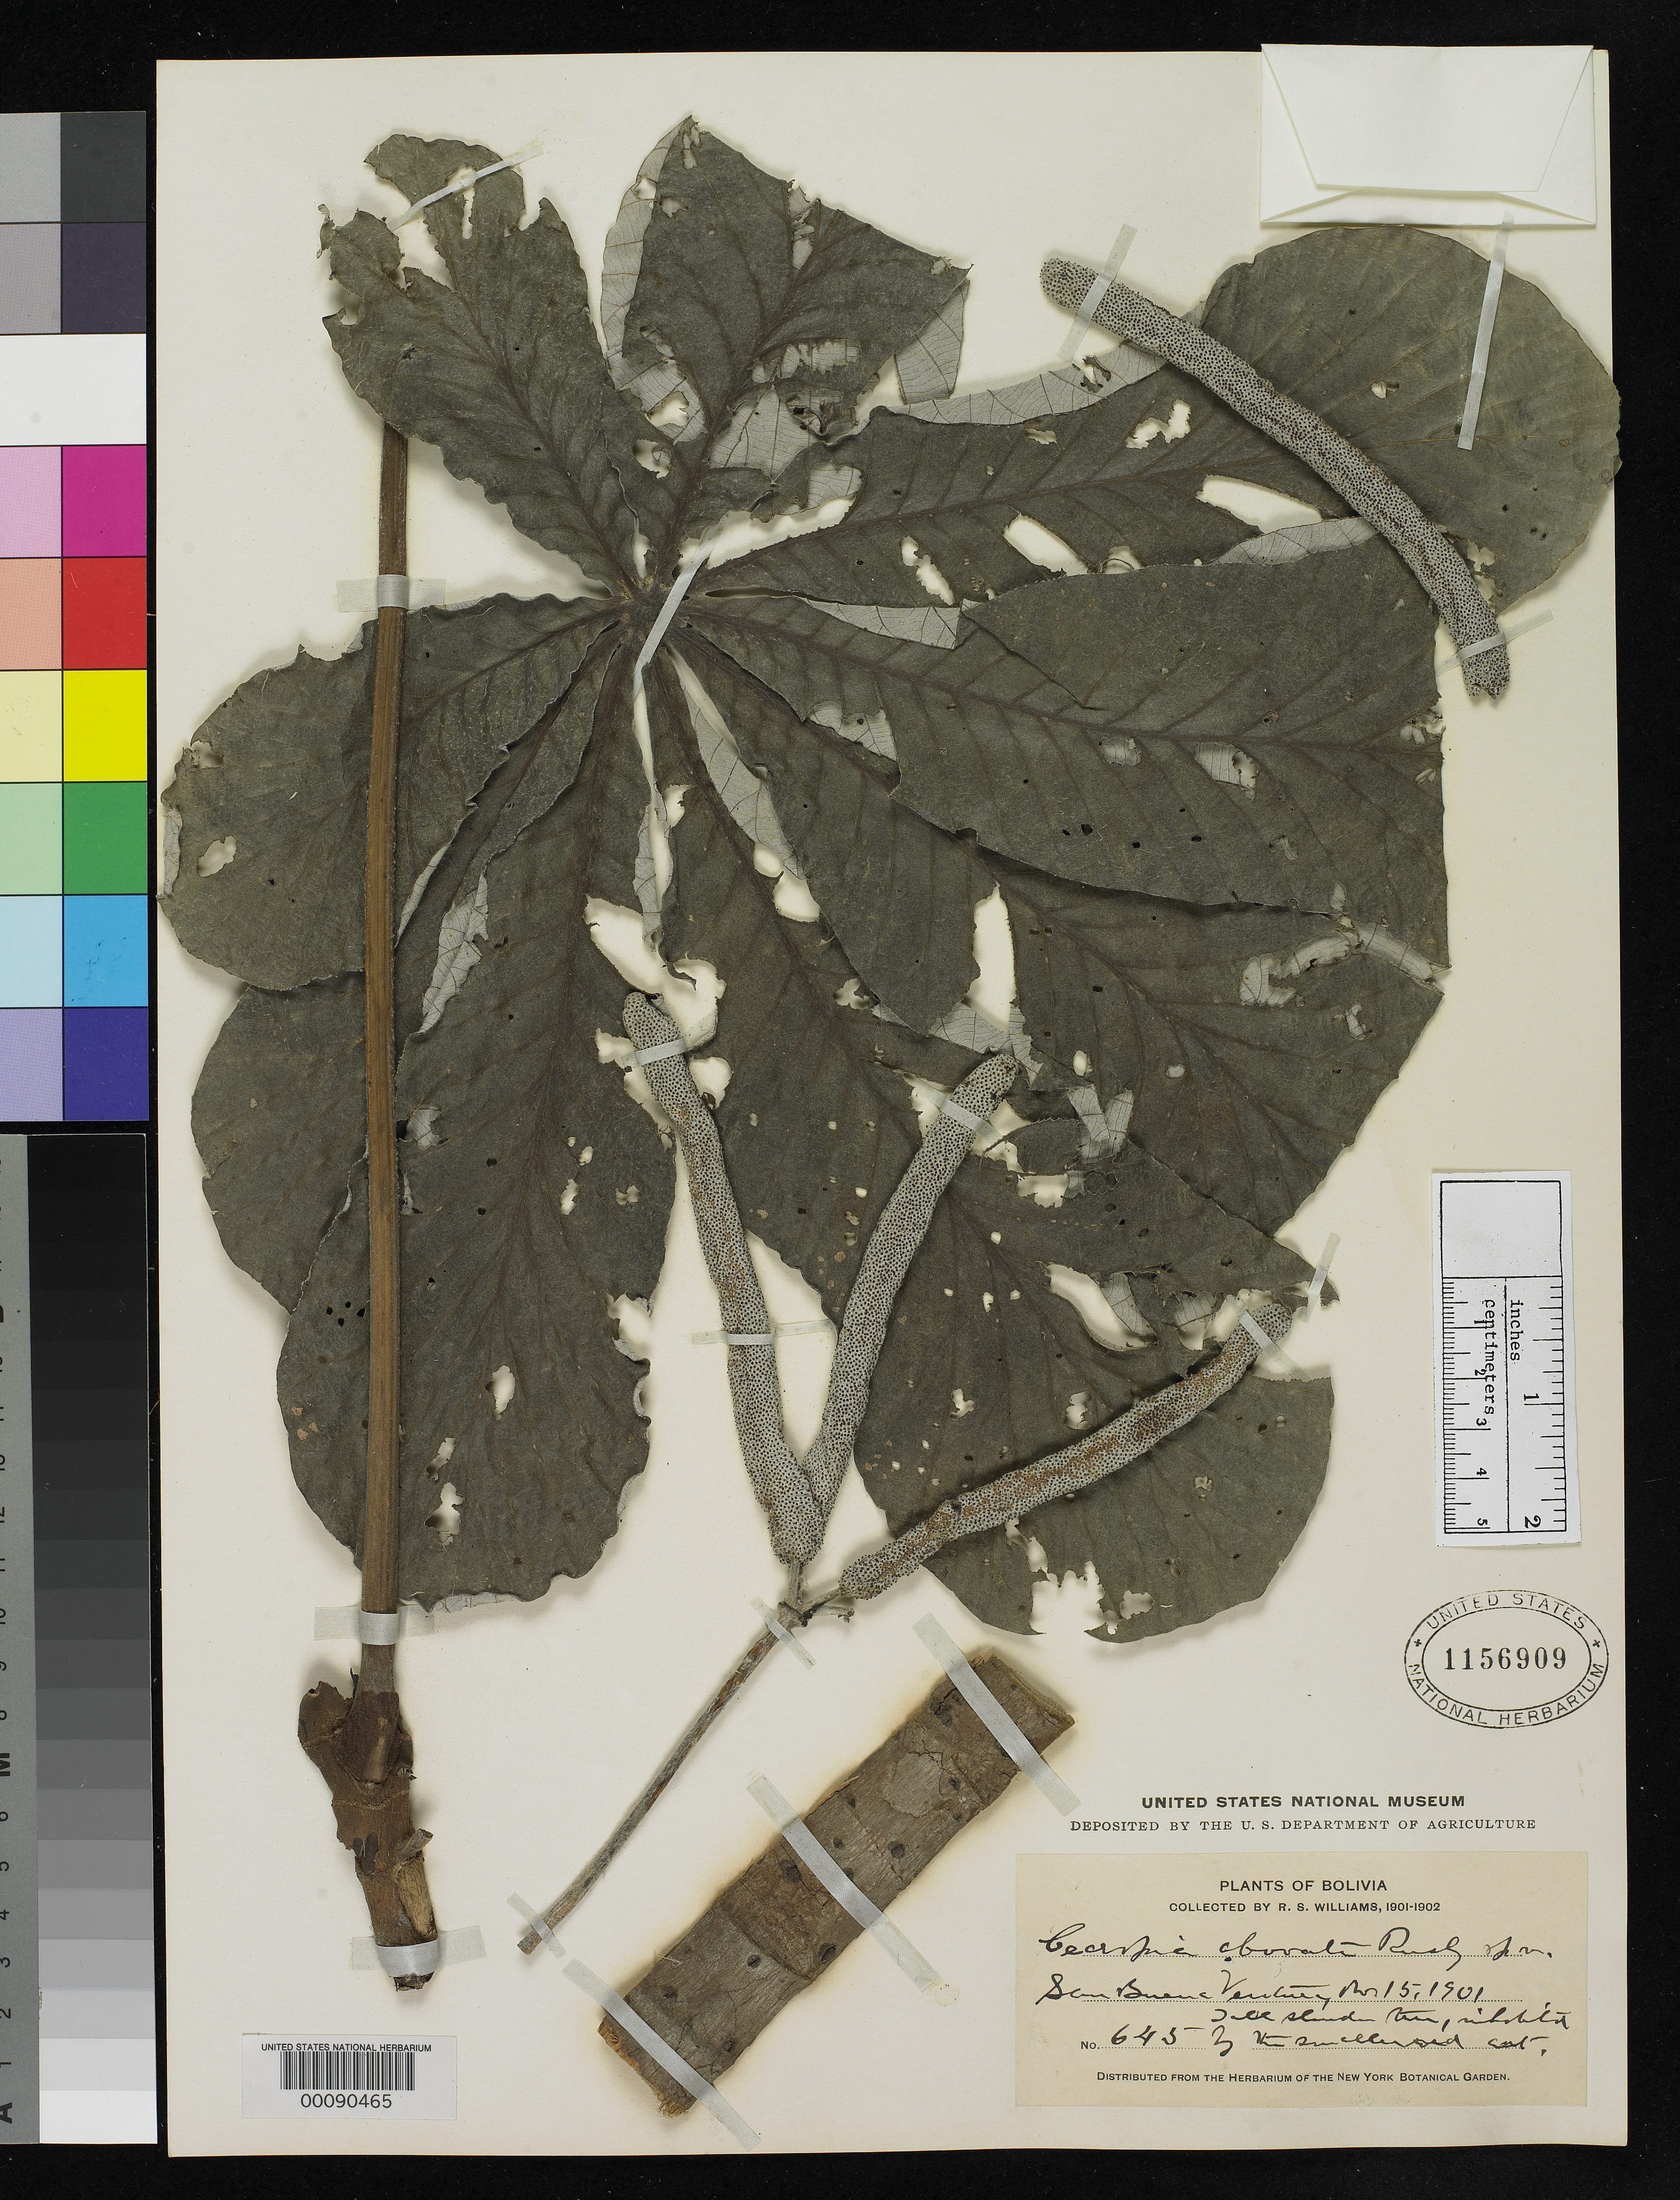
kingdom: Plantae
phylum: Tracheophyta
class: Magnoliopsida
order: Rosales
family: Urticaceae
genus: Cecropia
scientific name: Cecropia obovata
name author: Rusby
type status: Isotype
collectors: R. S. Williams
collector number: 645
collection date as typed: Nov. 15, 1901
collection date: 1901-11-15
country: Bolivia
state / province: La Paz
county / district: Iturralde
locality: San Buena Ventura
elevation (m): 427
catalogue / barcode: US 1156909